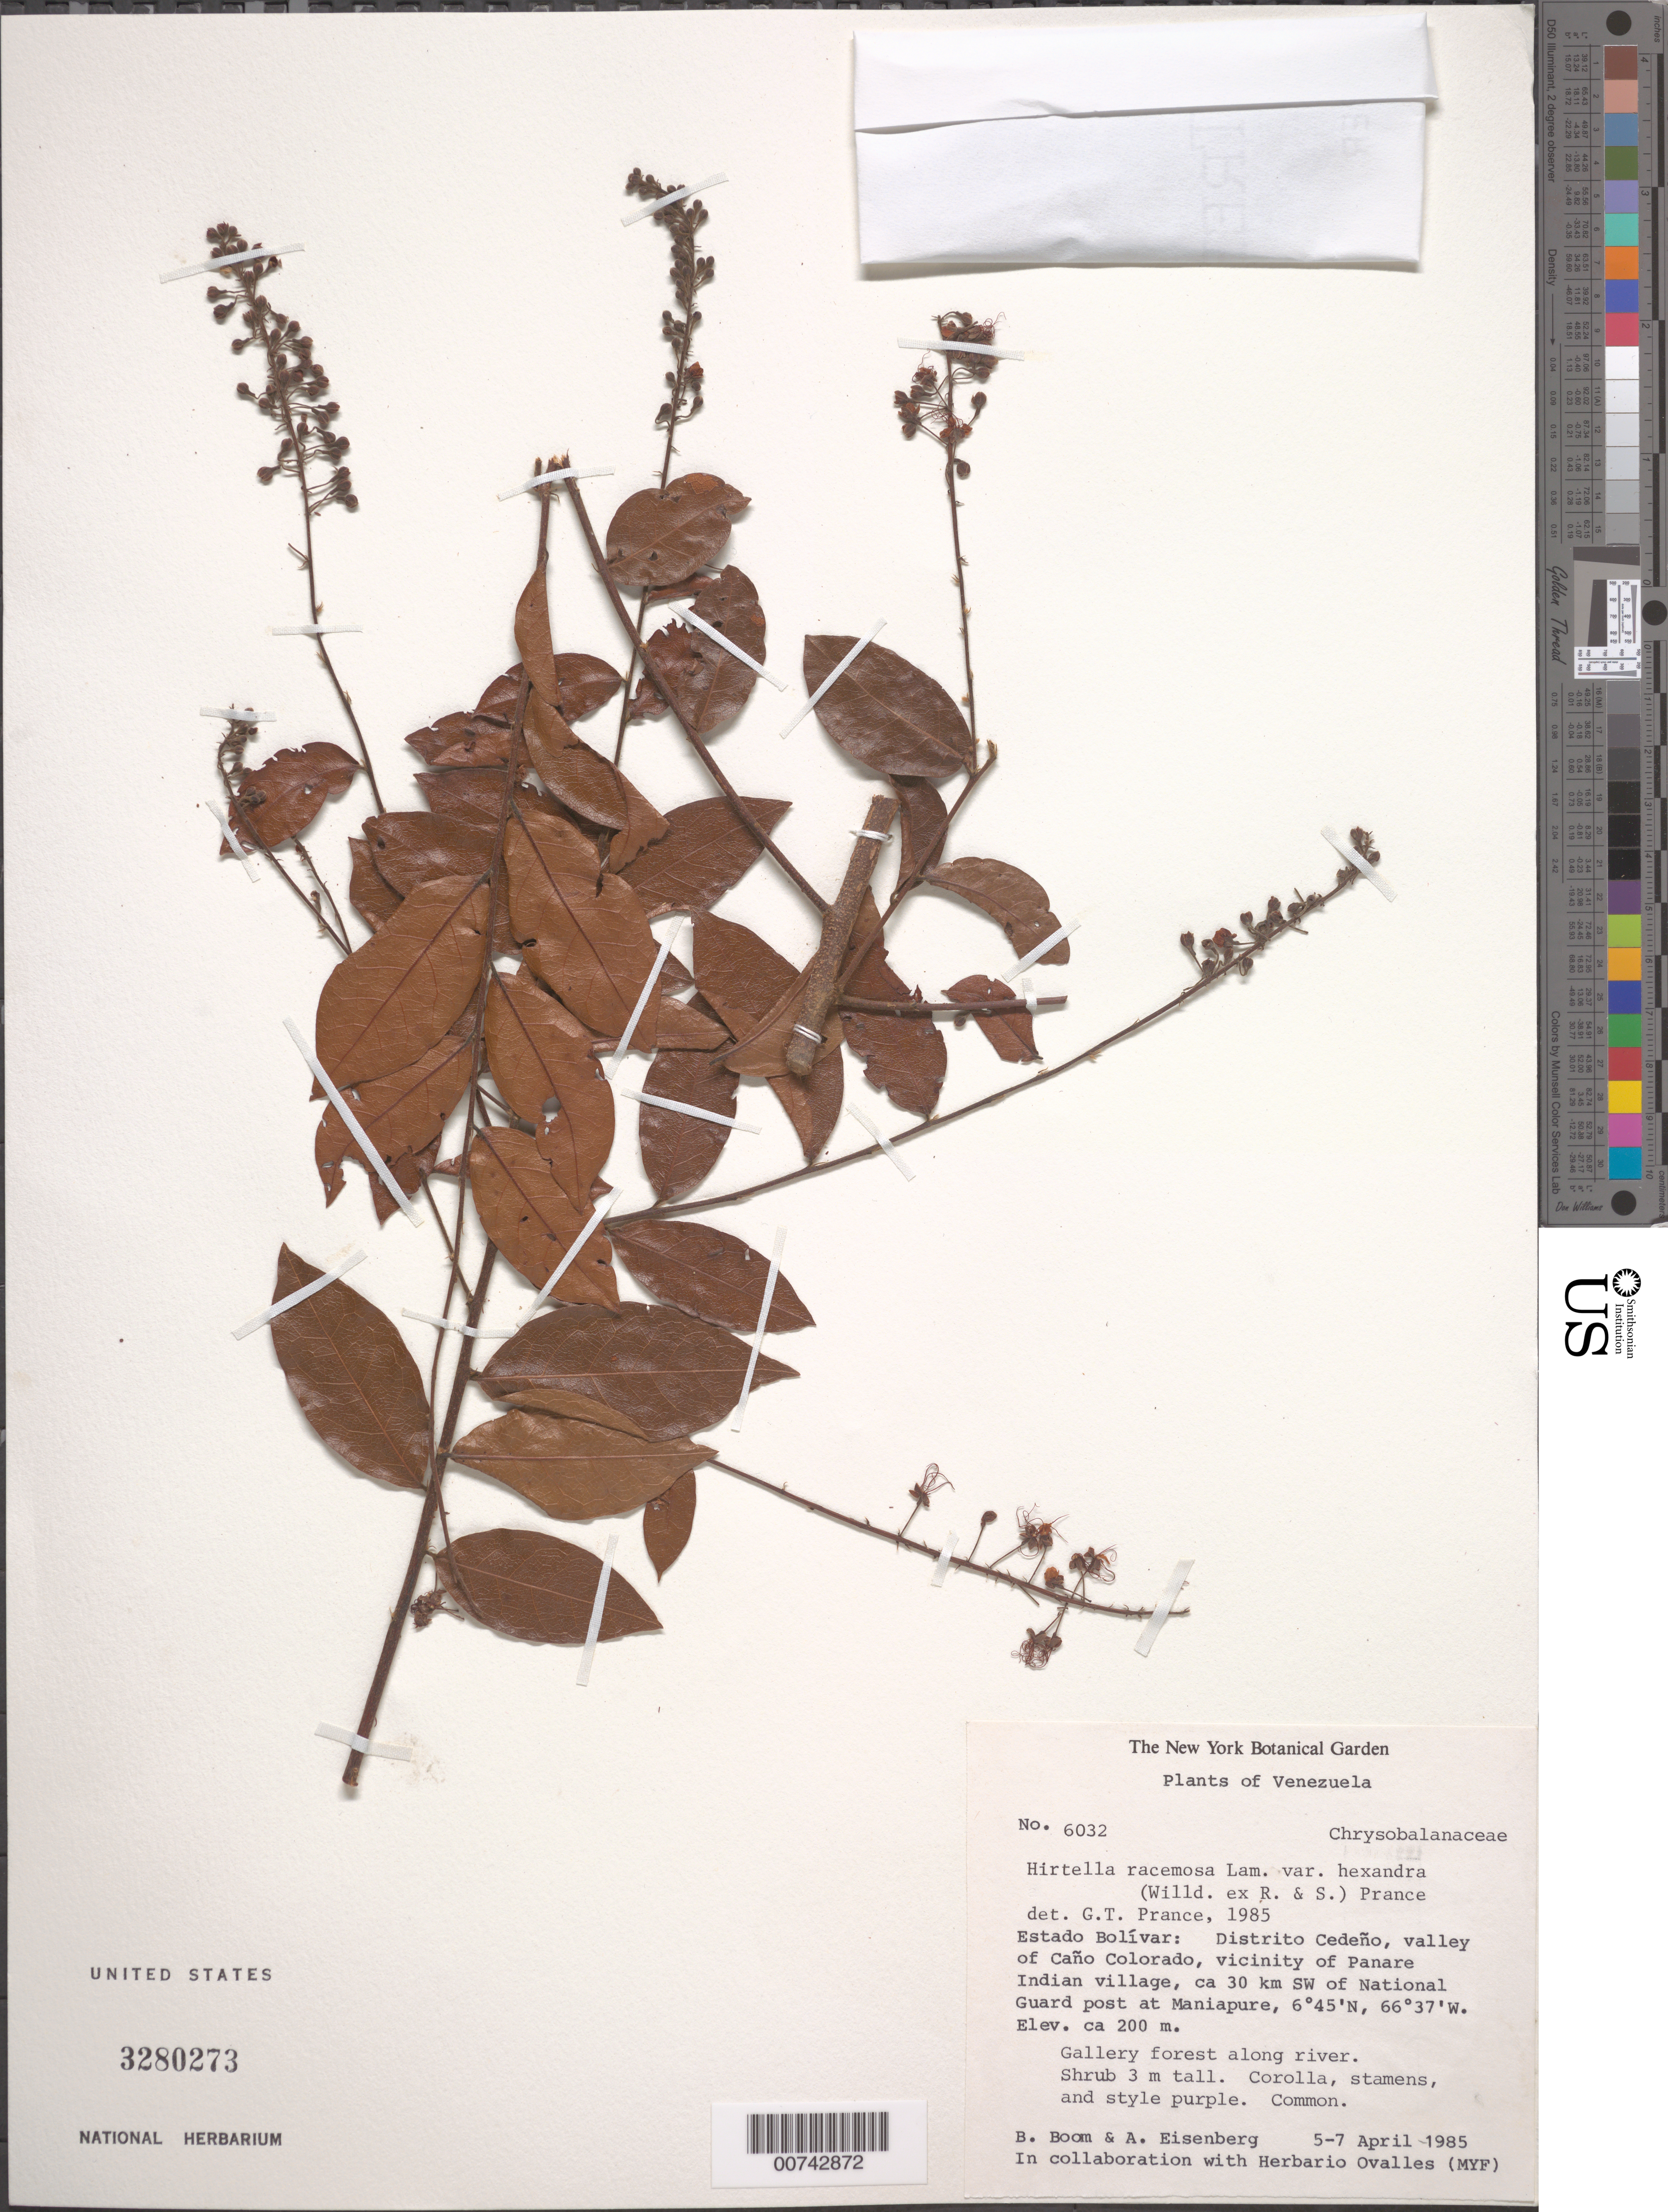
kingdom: Plantae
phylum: Tracheophyta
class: Magnoliopsida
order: Malpighiales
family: Chrysobalanaceae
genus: Hirtella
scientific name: Hirtella racemosa var. hexandra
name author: (Willd. ex Roem. & Schult.) Prance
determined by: Prance, G. T.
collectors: B. M. Boom & A. Eisenberg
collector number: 6032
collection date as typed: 5-Apr-85 to 7-Apr-85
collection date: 1985-04-05/1985-04-07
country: Venezuela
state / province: Bolívar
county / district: Cedeño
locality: Caño Colorado valley, Panare Indian village vic., ca 30 km SW of National Guard post at Maniapure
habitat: Gallery forest along river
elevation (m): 200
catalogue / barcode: US 3280273